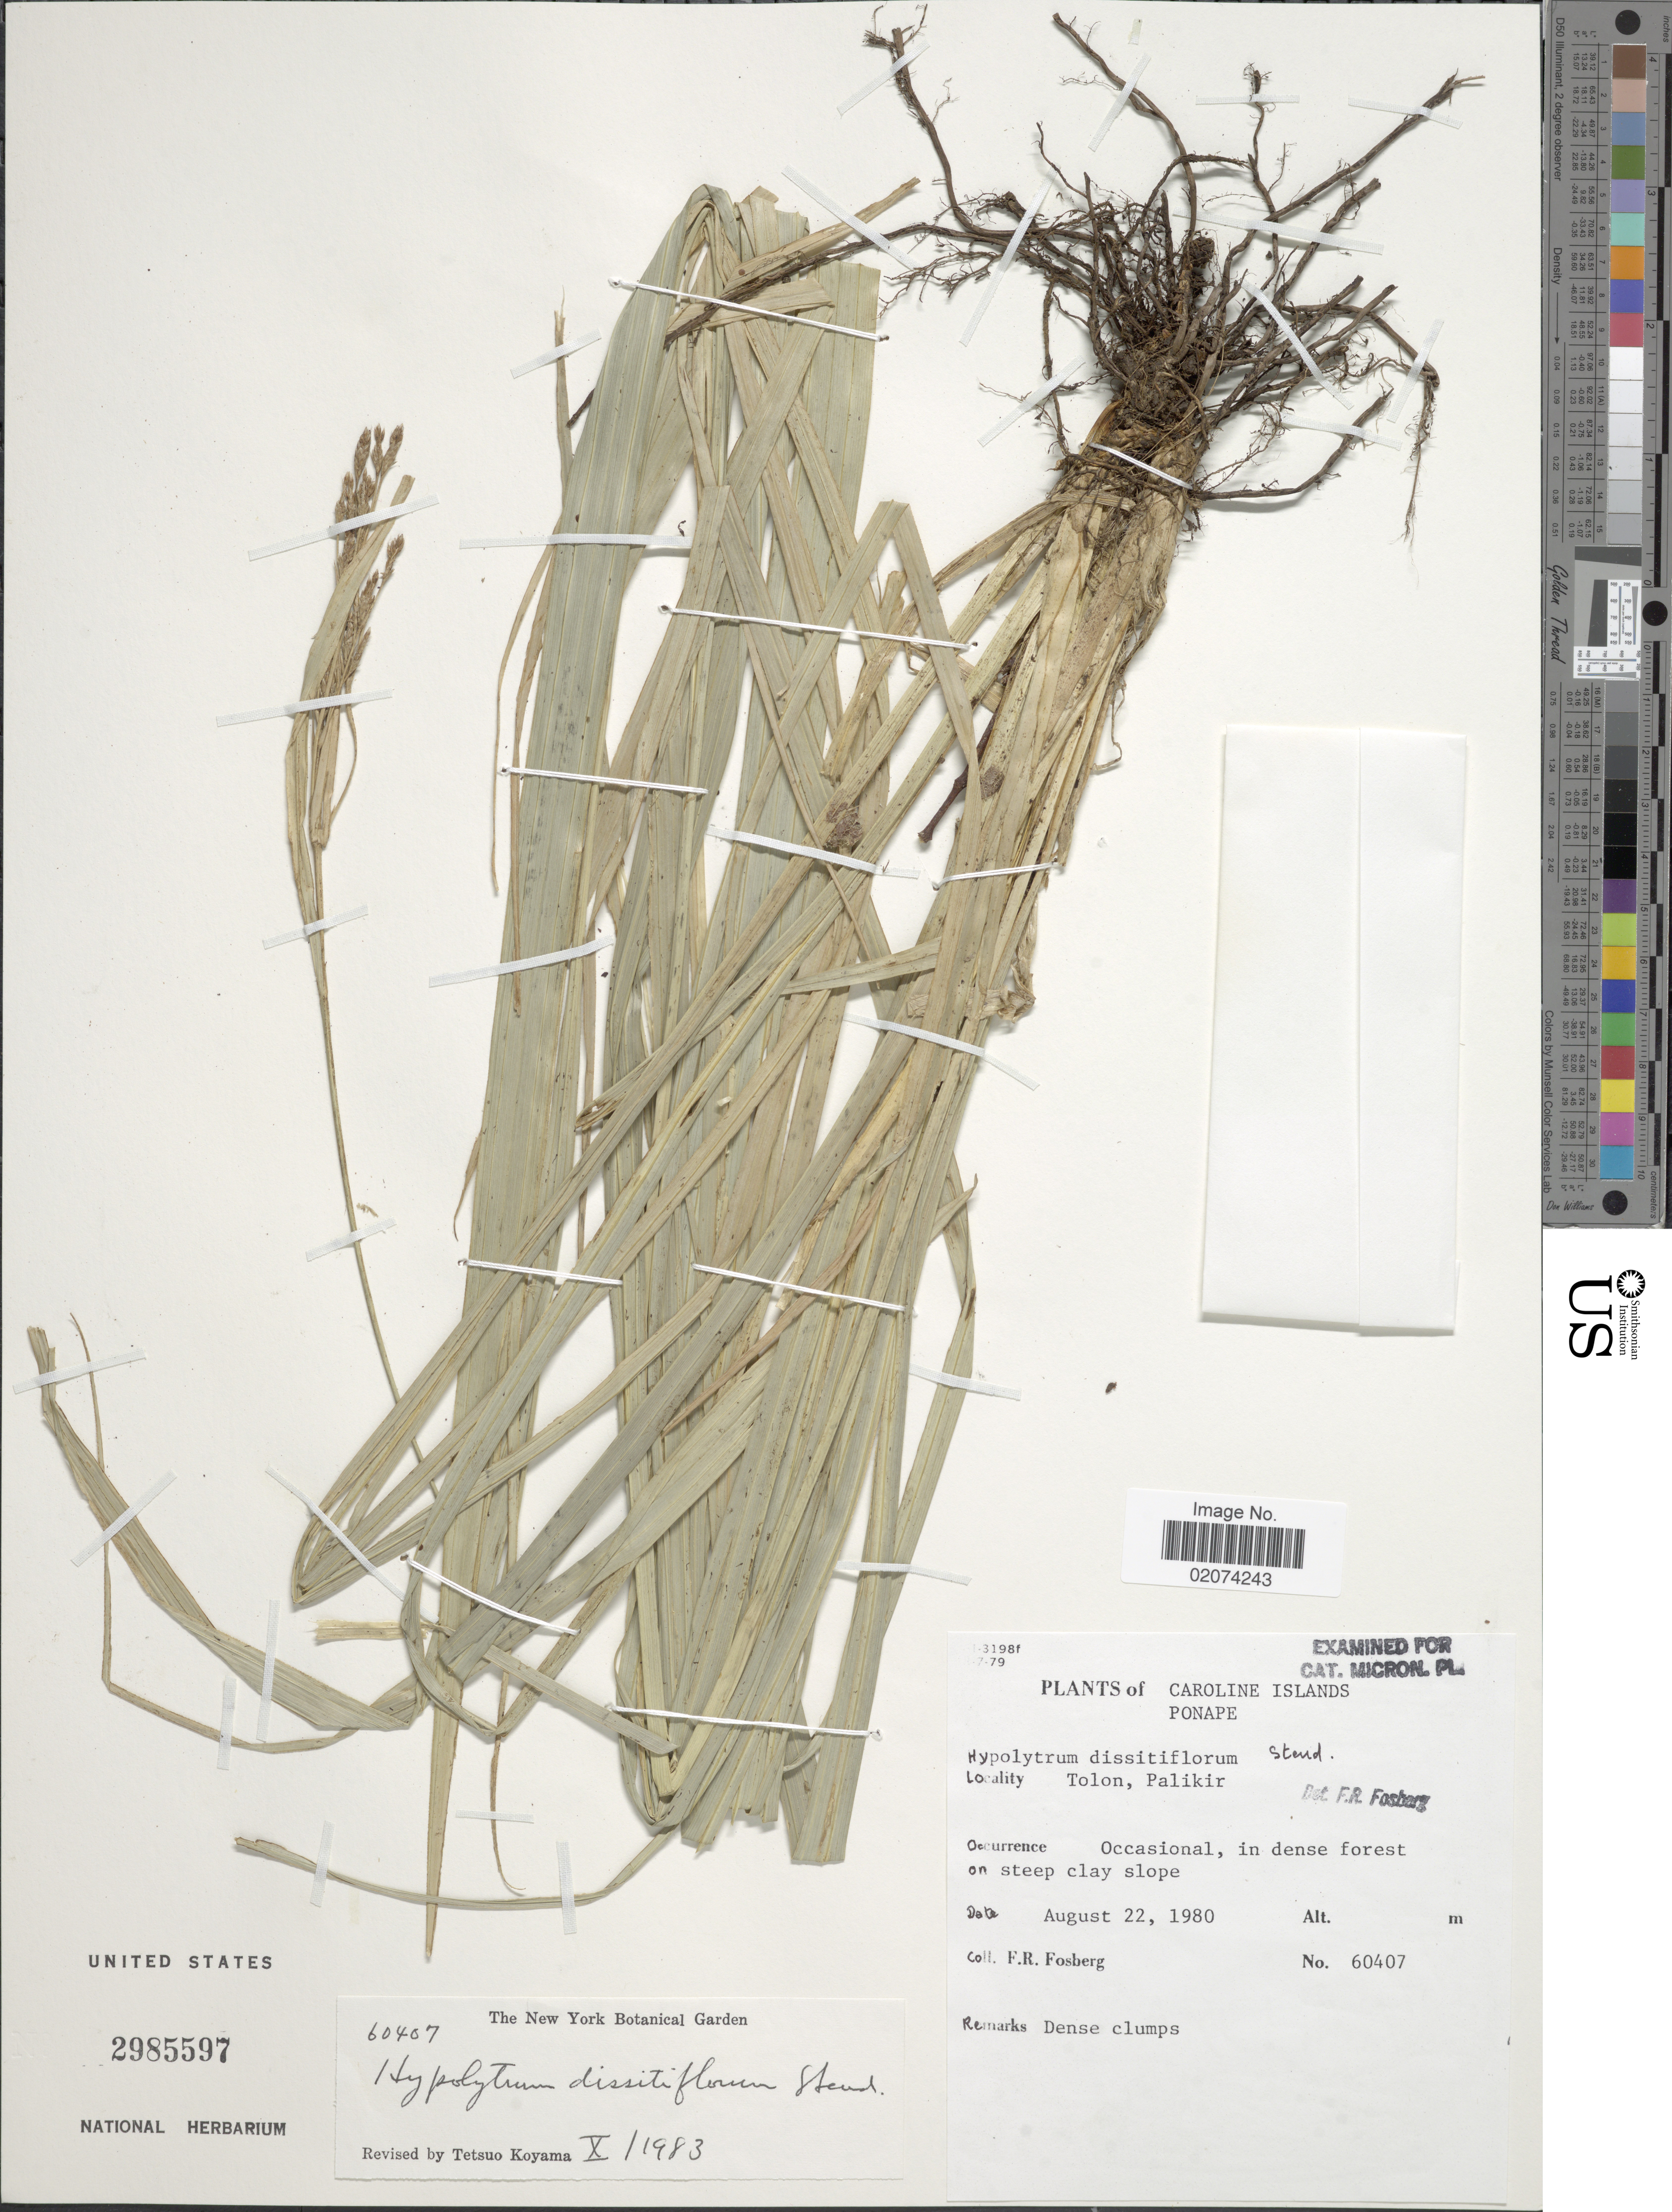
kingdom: Plantae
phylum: Tracheophyta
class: Liliopsida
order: Poales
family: Cyperaceae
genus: Hypolytrum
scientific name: Hypolytrum dissitiflorum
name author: Steud.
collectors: F. R. Fosberg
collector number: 60407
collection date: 1980-08-22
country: Micronesia, Federated States of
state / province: Pohnpei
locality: Caroline Islands, Tolon, Palikir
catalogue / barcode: US 2985597